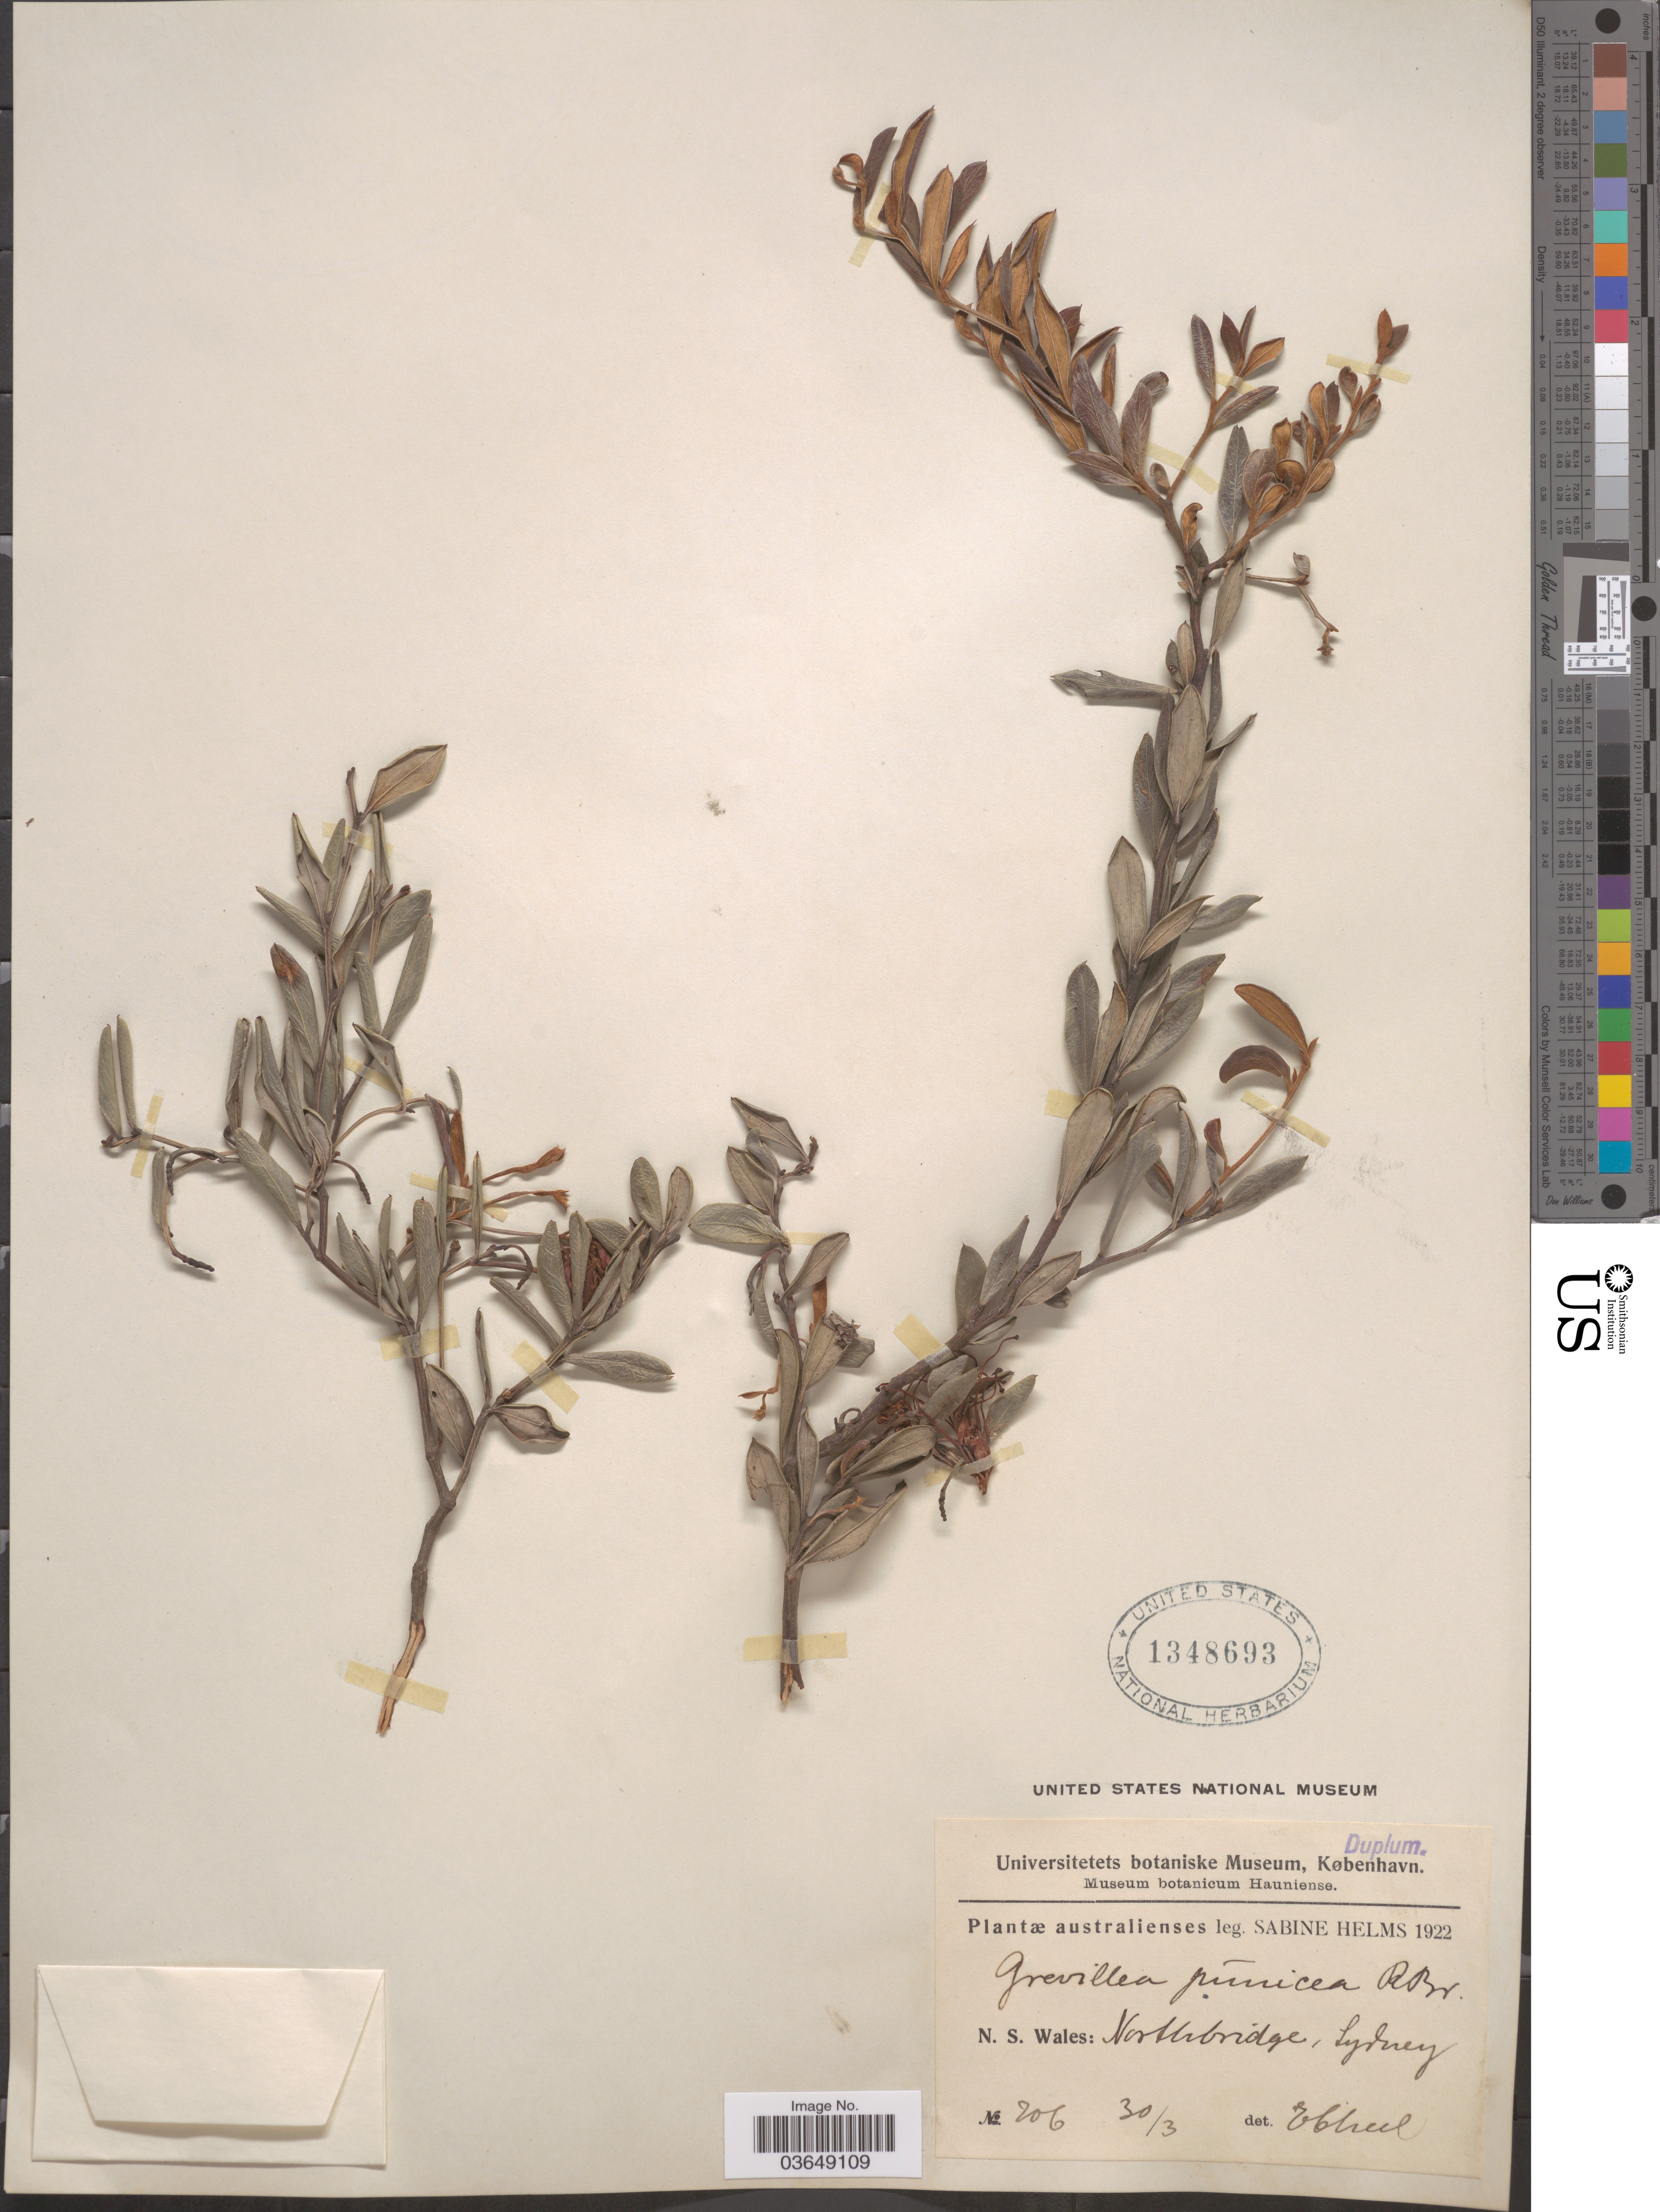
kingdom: Plantae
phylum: Tracheophyta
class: Magnoliopsida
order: Proteales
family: Proteaceae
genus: Grevillea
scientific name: Grevillea punicea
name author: R. Br.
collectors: S. Helms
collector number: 206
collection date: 1922-03-30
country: Australia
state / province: New South Wales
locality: Northbridge, Sydney.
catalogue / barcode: US 1348693